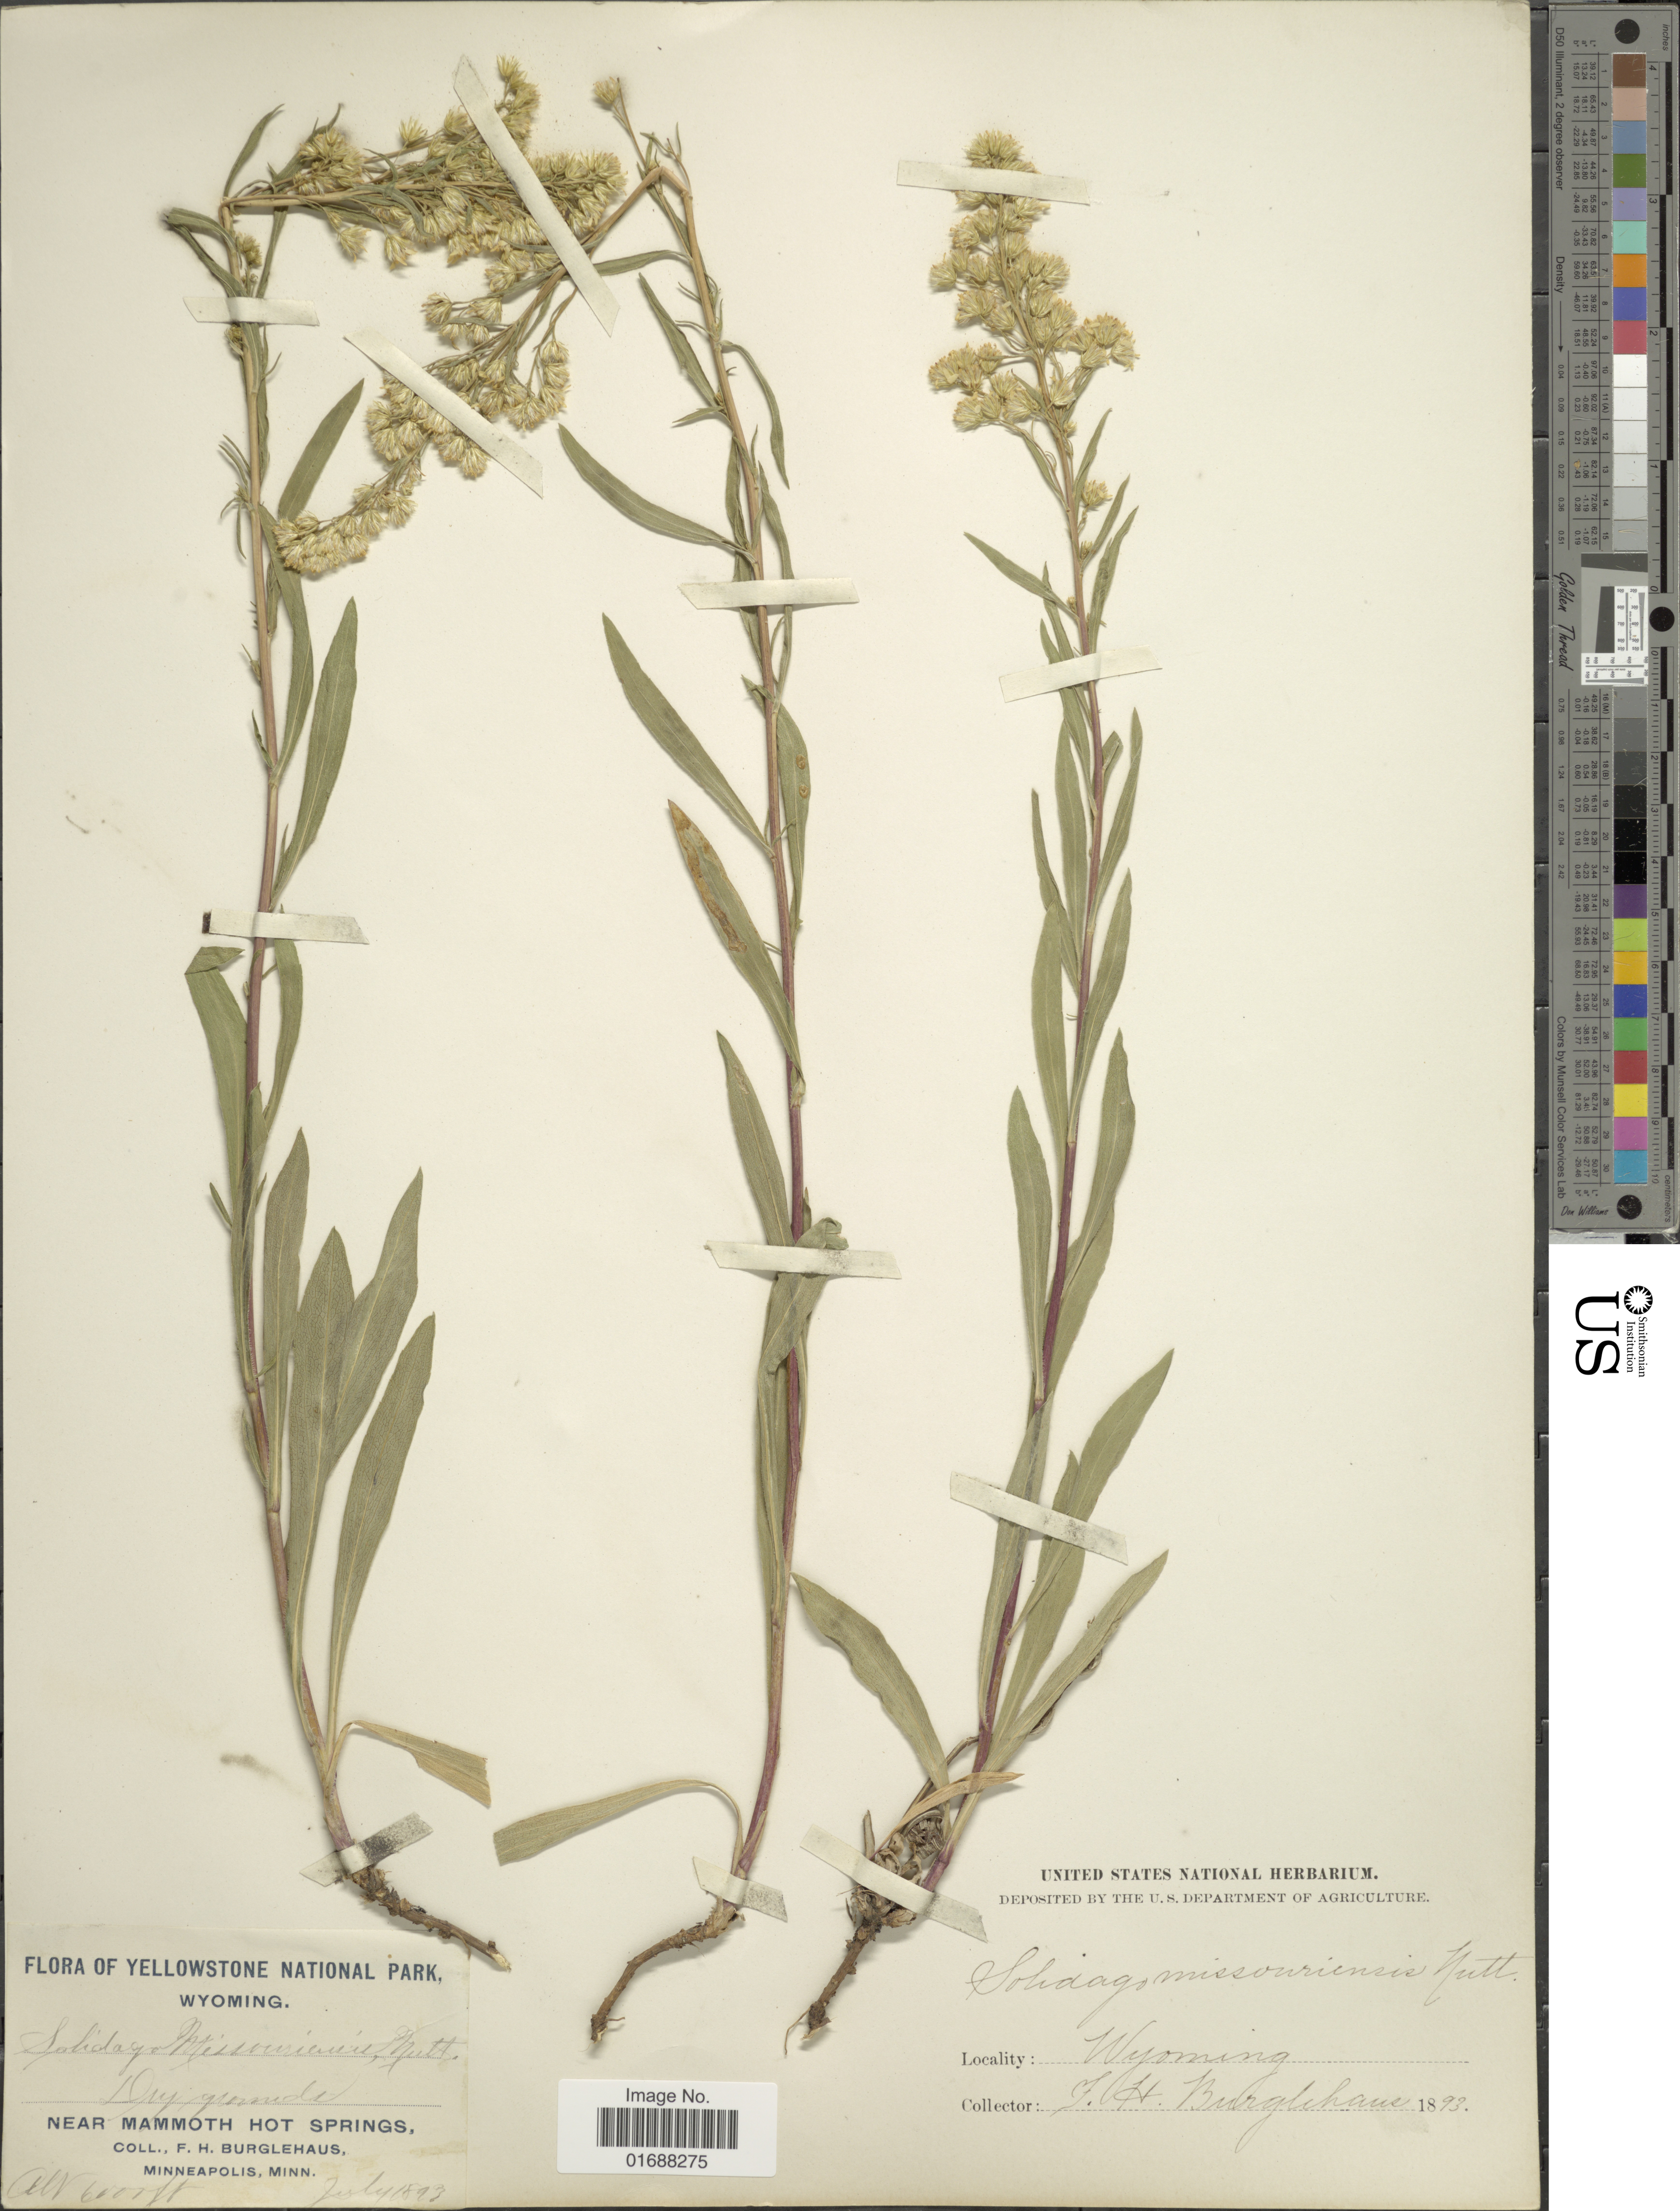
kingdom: Plantae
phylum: Tracheophyta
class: Magnoliopsida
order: Asterales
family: Asteraceae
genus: Solidago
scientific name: Solidago missouriensis var. missouriensis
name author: Nutt.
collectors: F. Burglehaus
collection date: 1893-07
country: United States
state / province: Wyoming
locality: Yellowstone national Park, Wyoming. Near Mammoth Hot Springs.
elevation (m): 1829